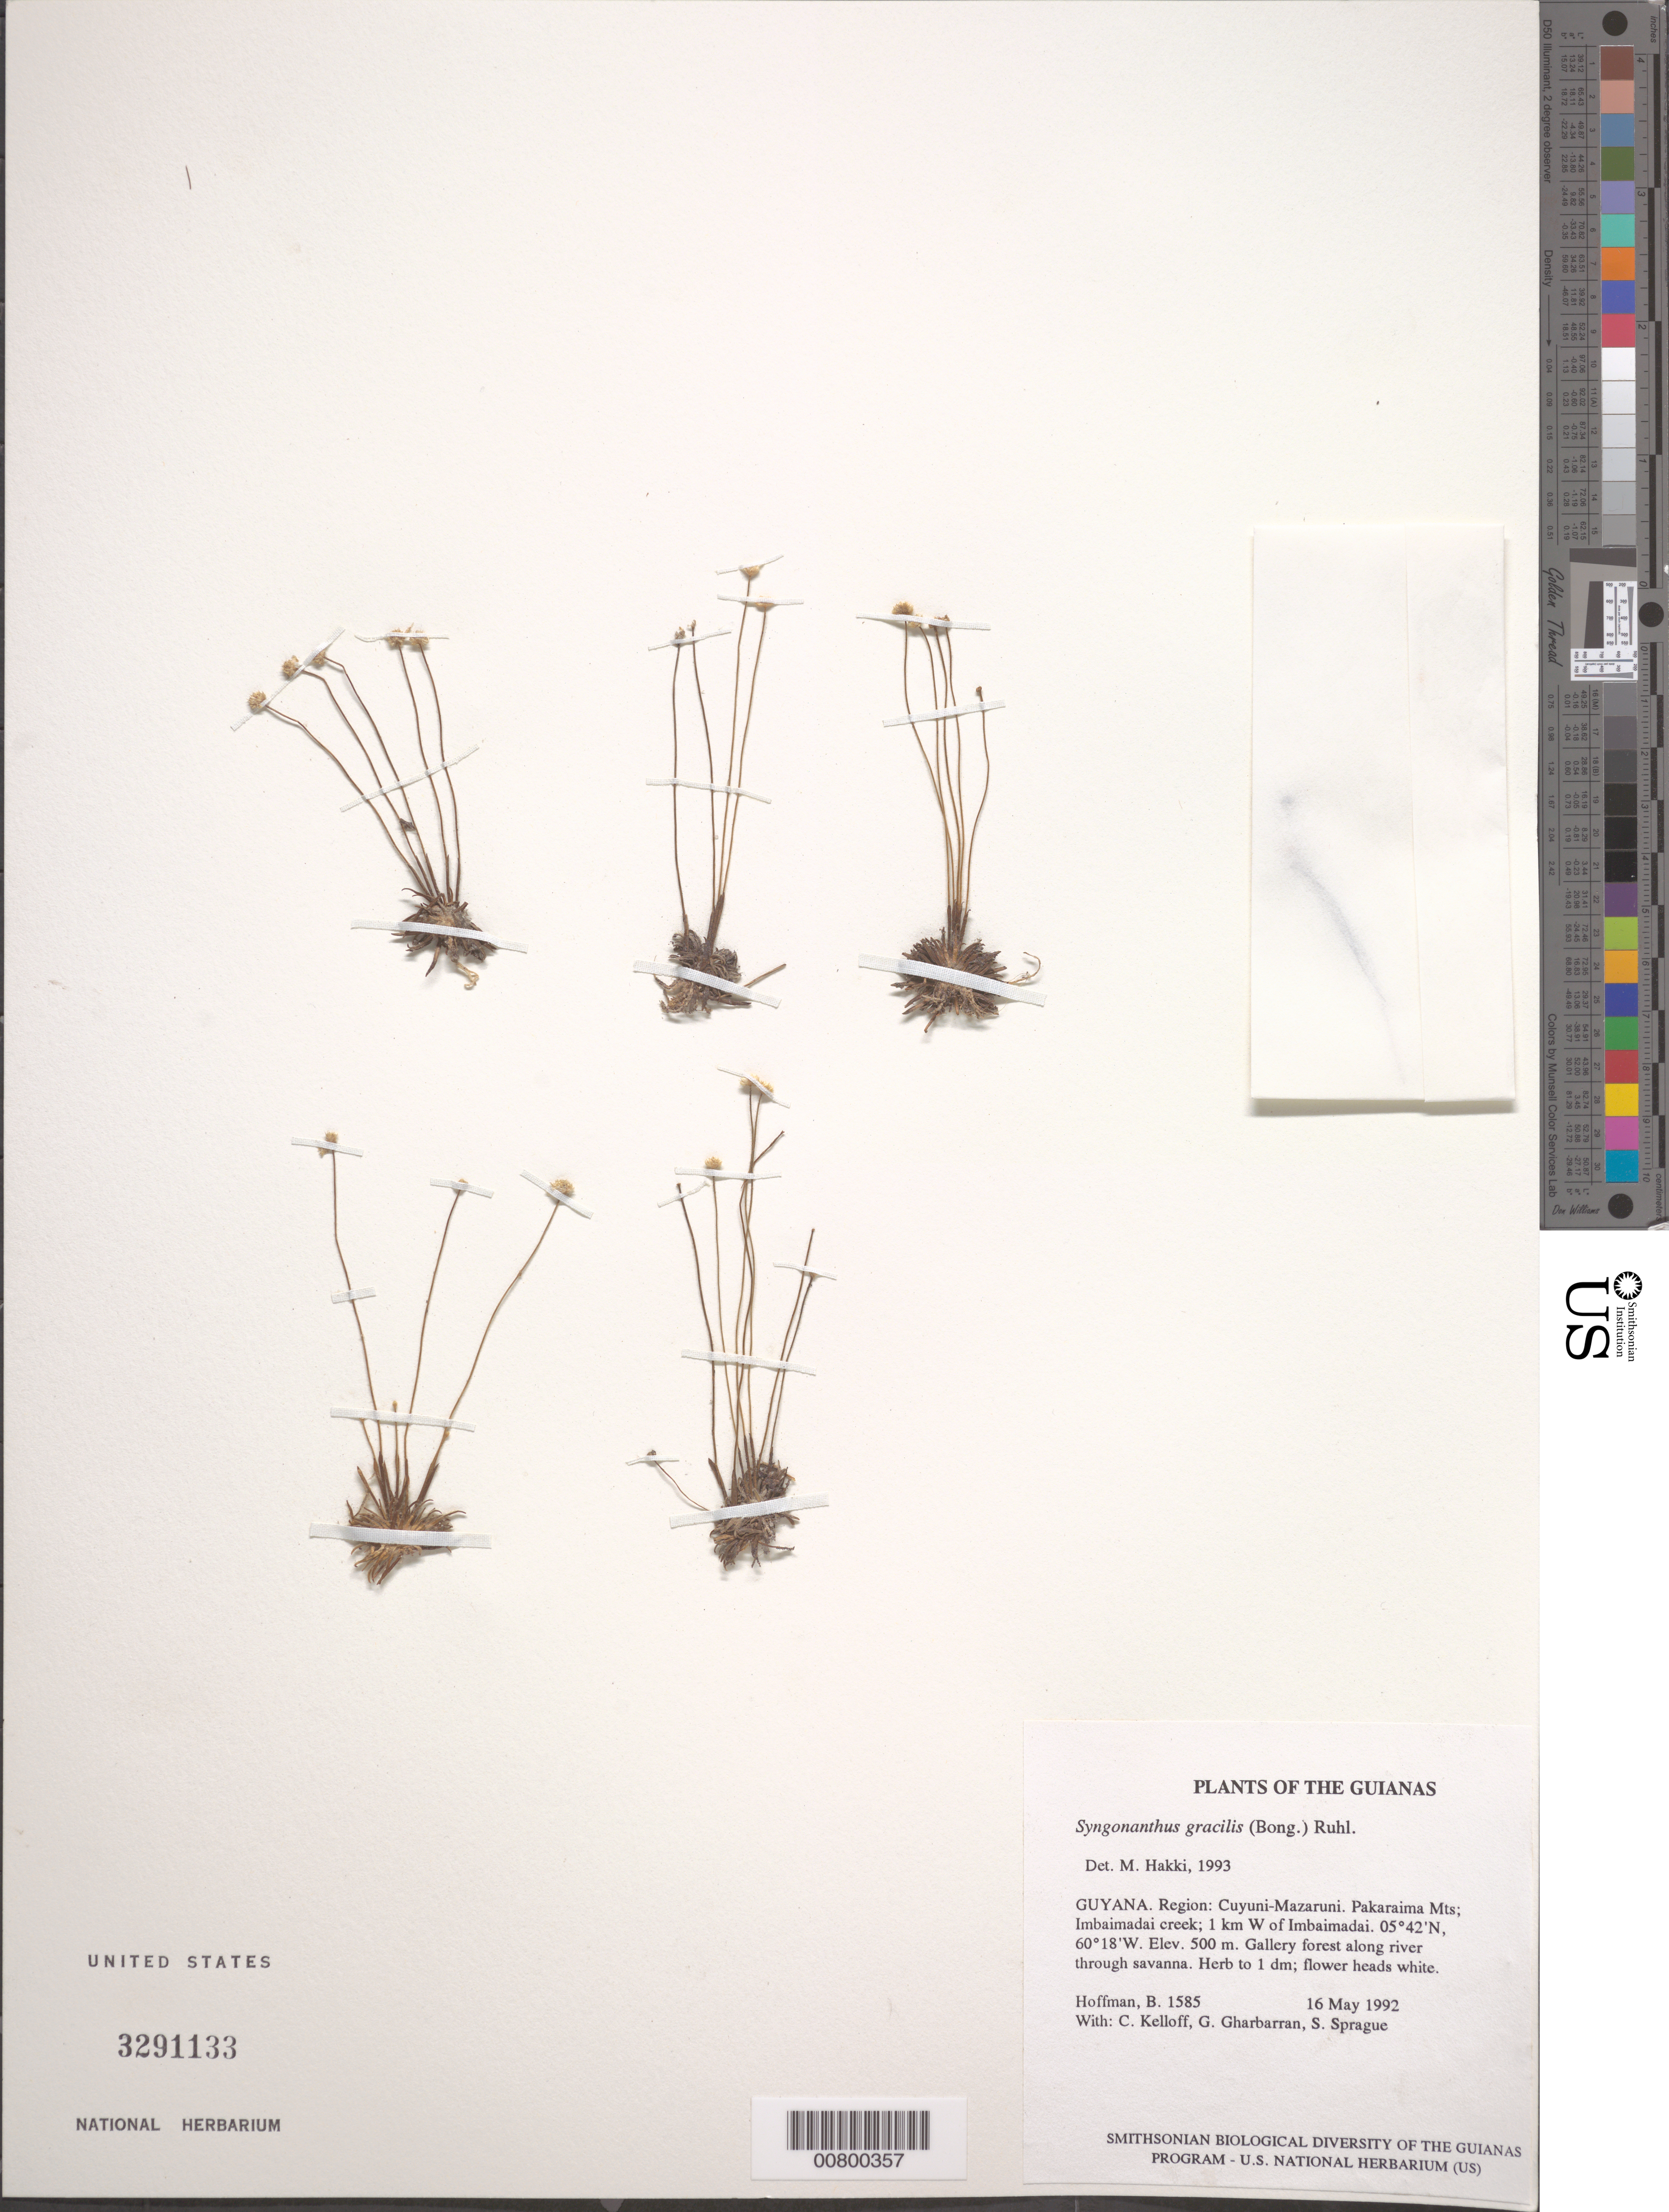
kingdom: Plantae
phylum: Tracheophyta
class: Liliopsida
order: Poales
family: Eriocaulaceae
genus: Syngonanthus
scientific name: Syngonanthus gracilis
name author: (Bong.) Ruhland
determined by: Hakki, M. J.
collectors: B. Hoffman, C. L. Kelloff, G. Gharbarran & S. Sprague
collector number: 1585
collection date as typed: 16 May 1992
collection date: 1992-05-16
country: Guyana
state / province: Cuyuni-Mazaruni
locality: Pakaraima Mts; Imbaimadai Creek; 1 km W of Imbaimadai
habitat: Gallery forest along river through savanna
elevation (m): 500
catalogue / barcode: US 3291133